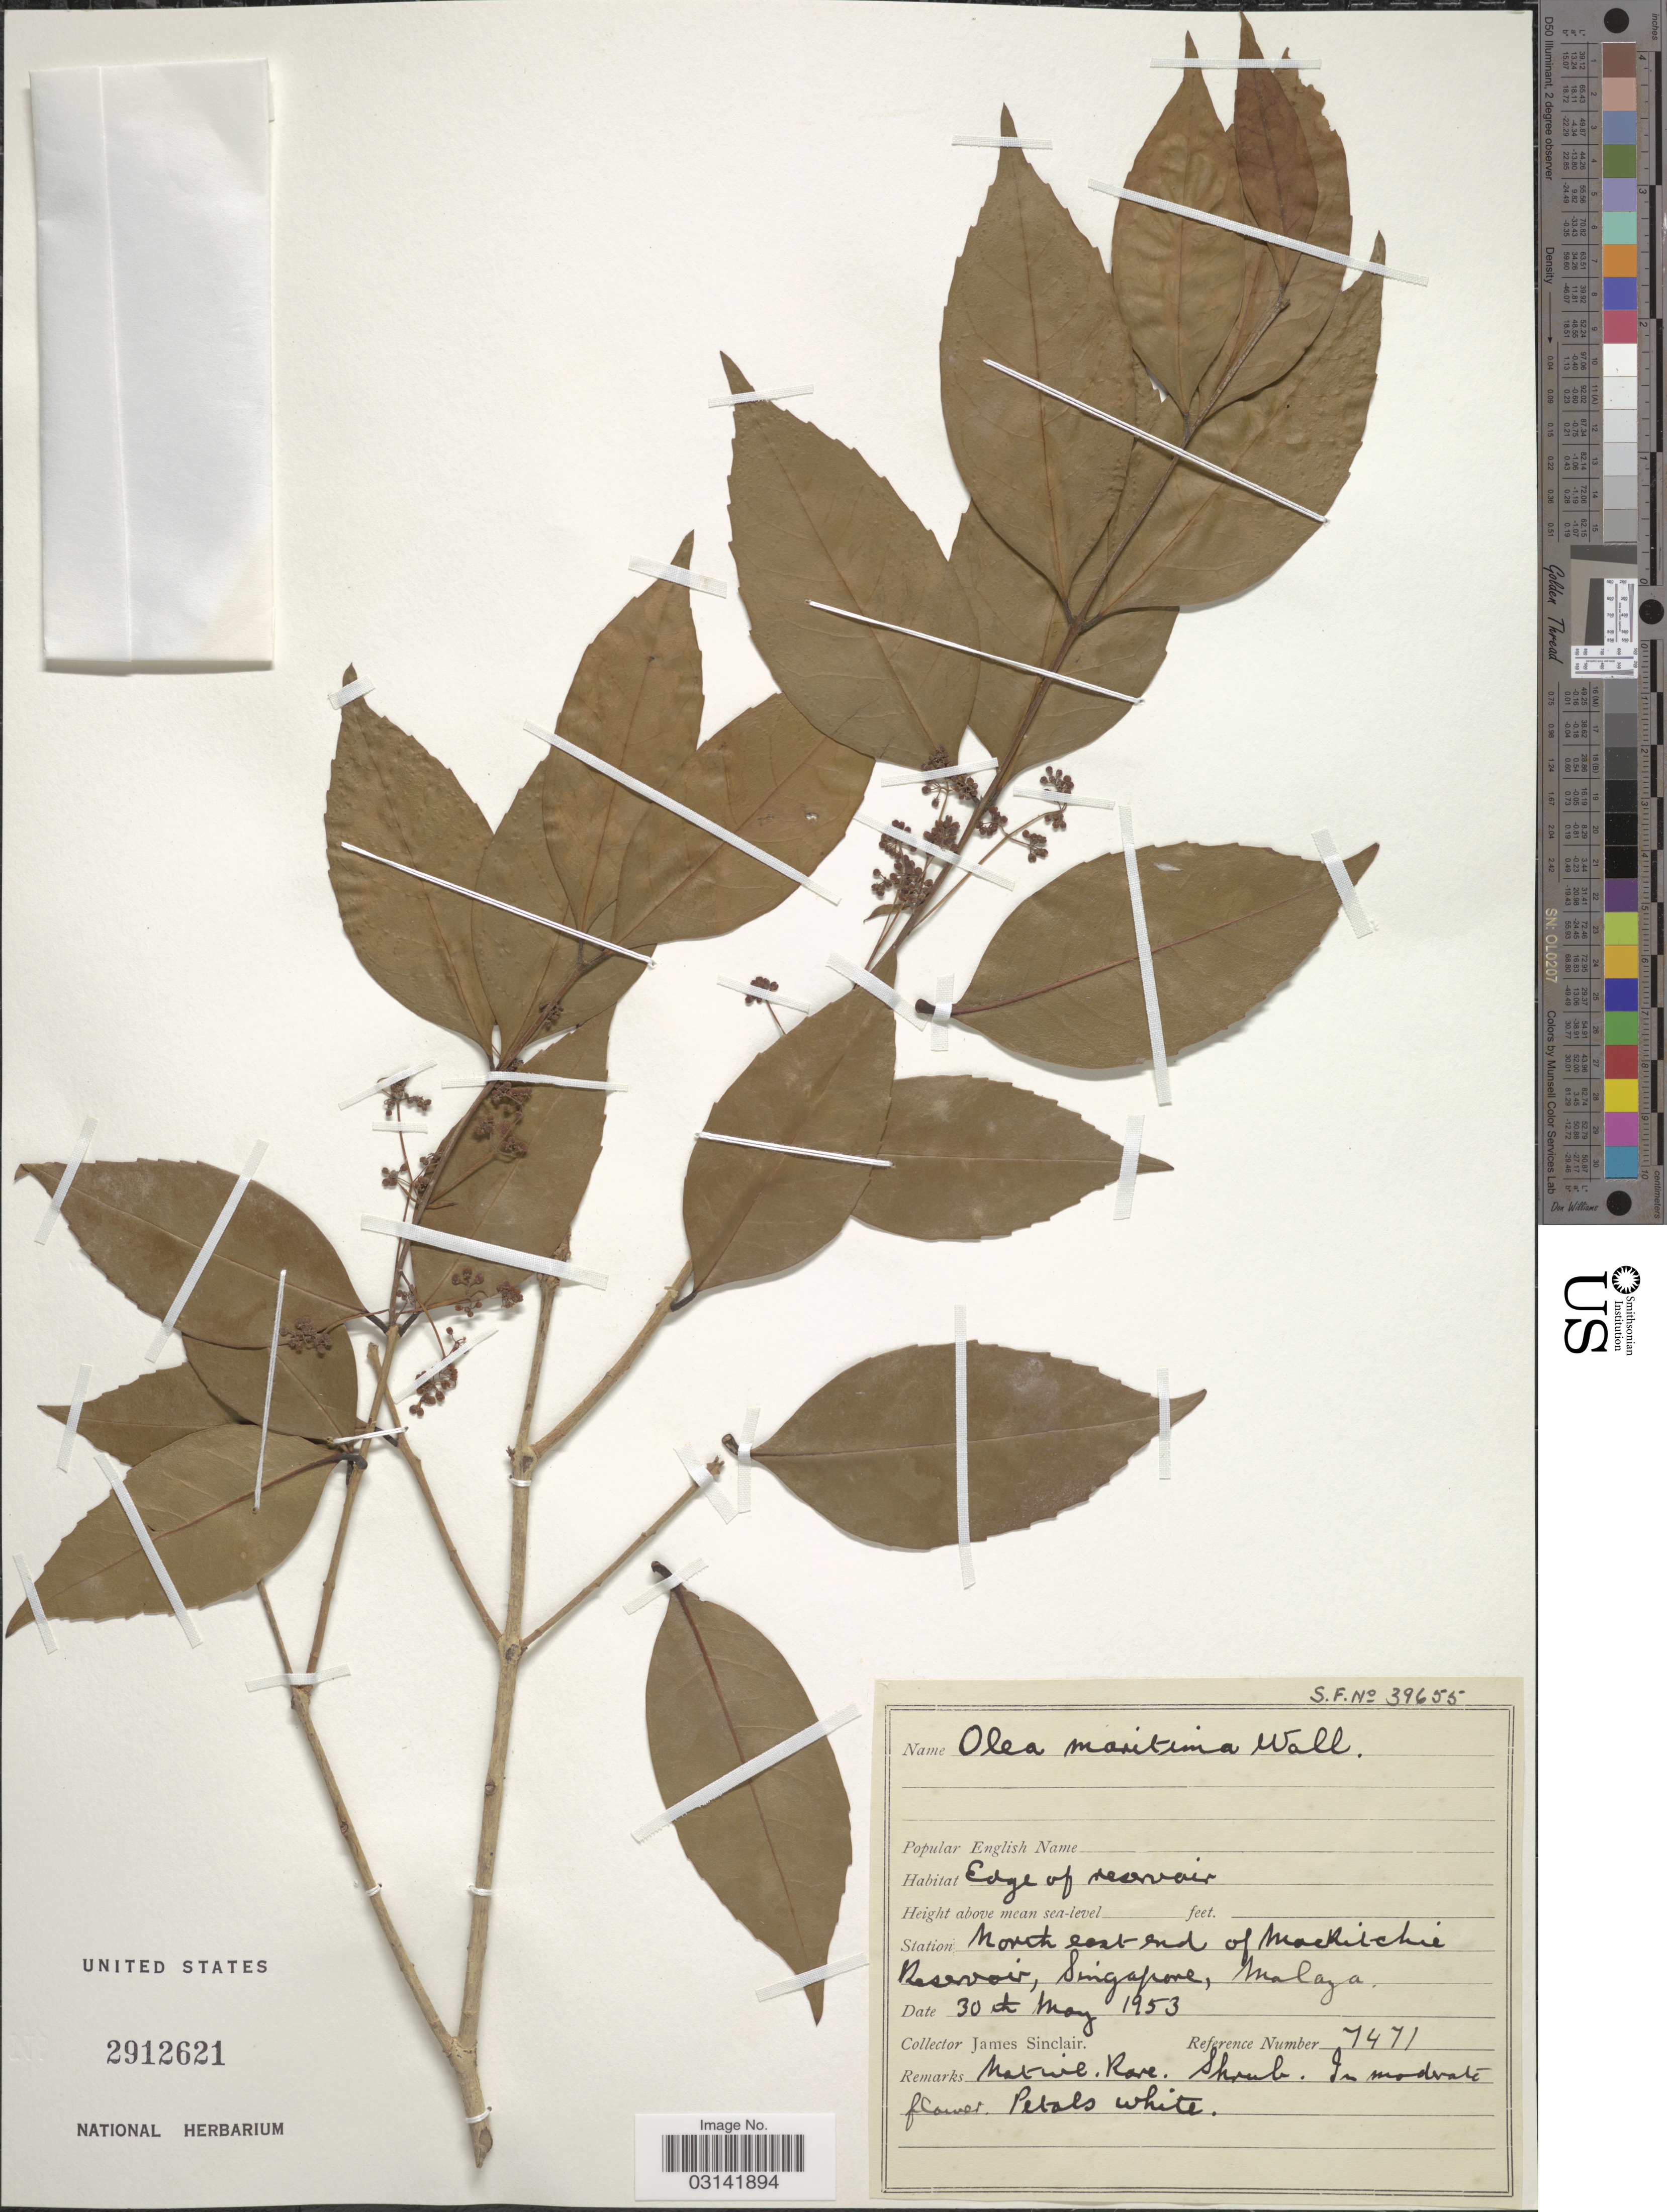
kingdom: Plantae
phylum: Tracheophyta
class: Magnoliopsida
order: Lamiales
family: Oleaceae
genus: Olea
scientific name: Olea maritima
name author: Wall. & G. Don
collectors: J. Sinclair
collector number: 7471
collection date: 1953-05-30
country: Singapore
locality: Station Northeast end of MacRitchie Reservoir, Singapore, Malaya.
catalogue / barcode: US 2912621